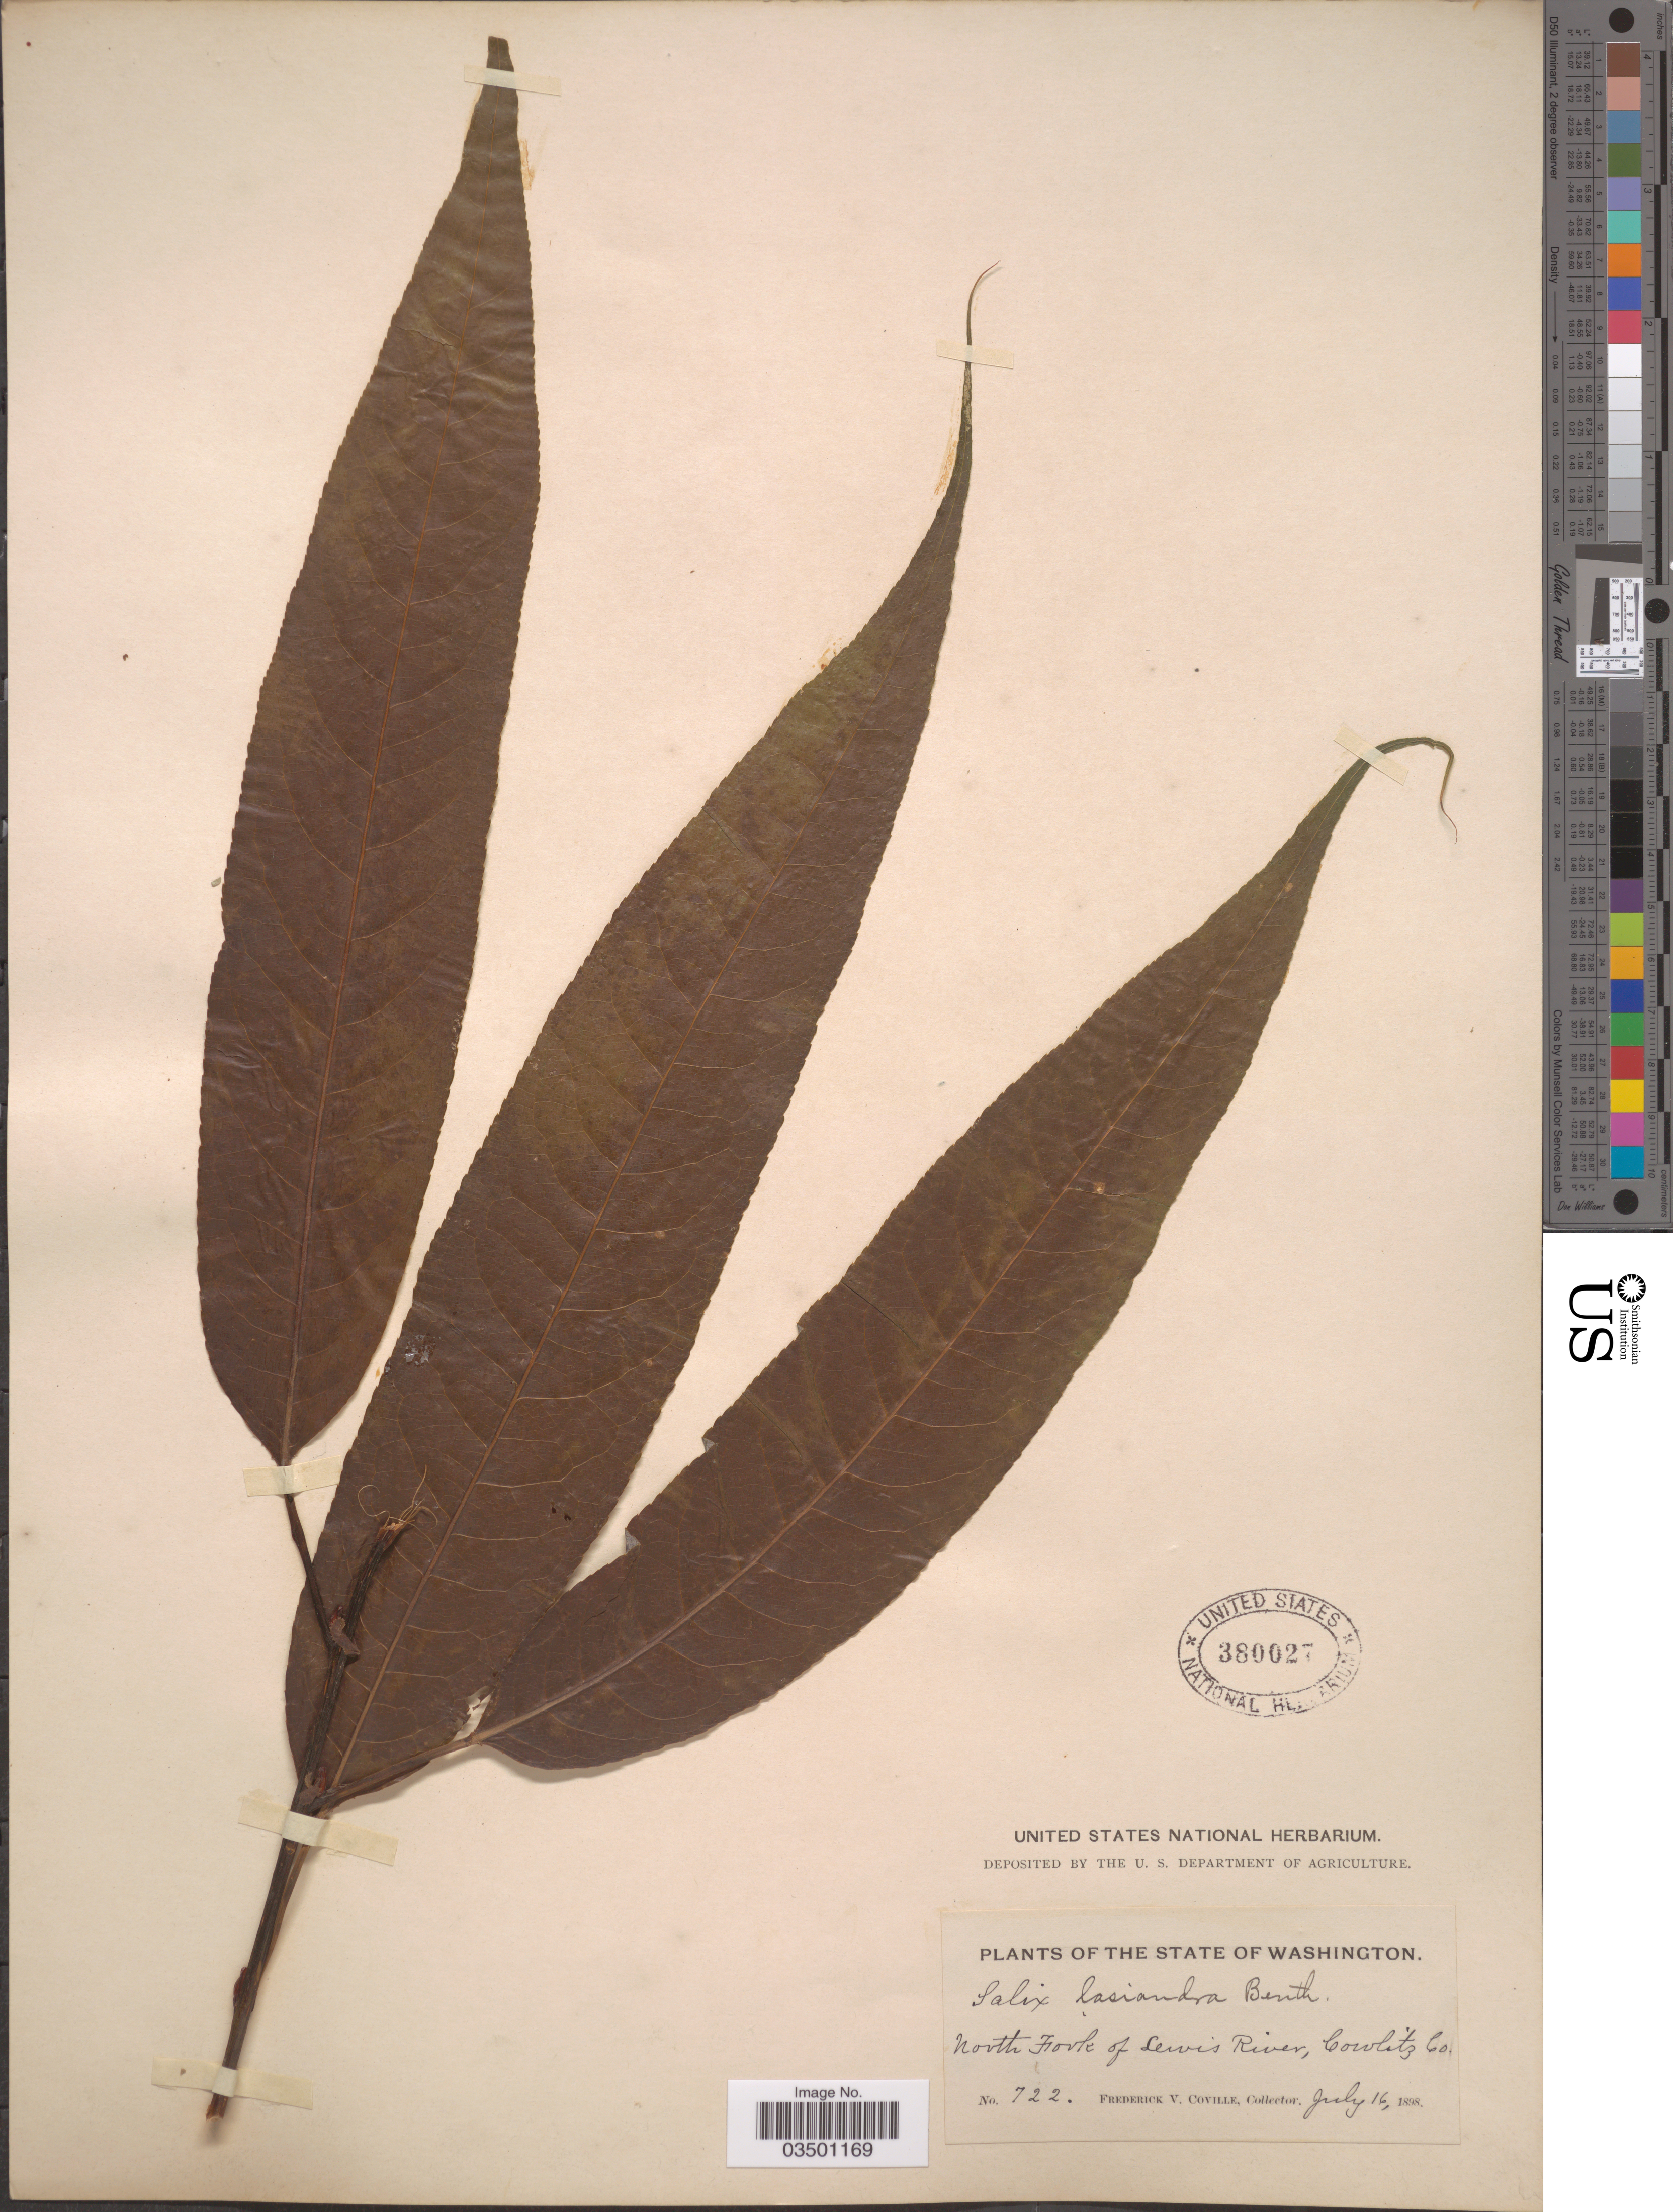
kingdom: Plantae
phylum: Tracheophyta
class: Magnoliopsida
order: Malpighiales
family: Salicaceae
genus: Salix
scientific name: Salix lasiandra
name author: Benth.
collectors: F. V. Coville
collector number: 722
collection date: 1898-07-16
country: United States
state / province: Washington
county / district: Cowlitz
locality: North Fork of Lewis River, Cowlitz Co.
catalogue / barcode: US 380027